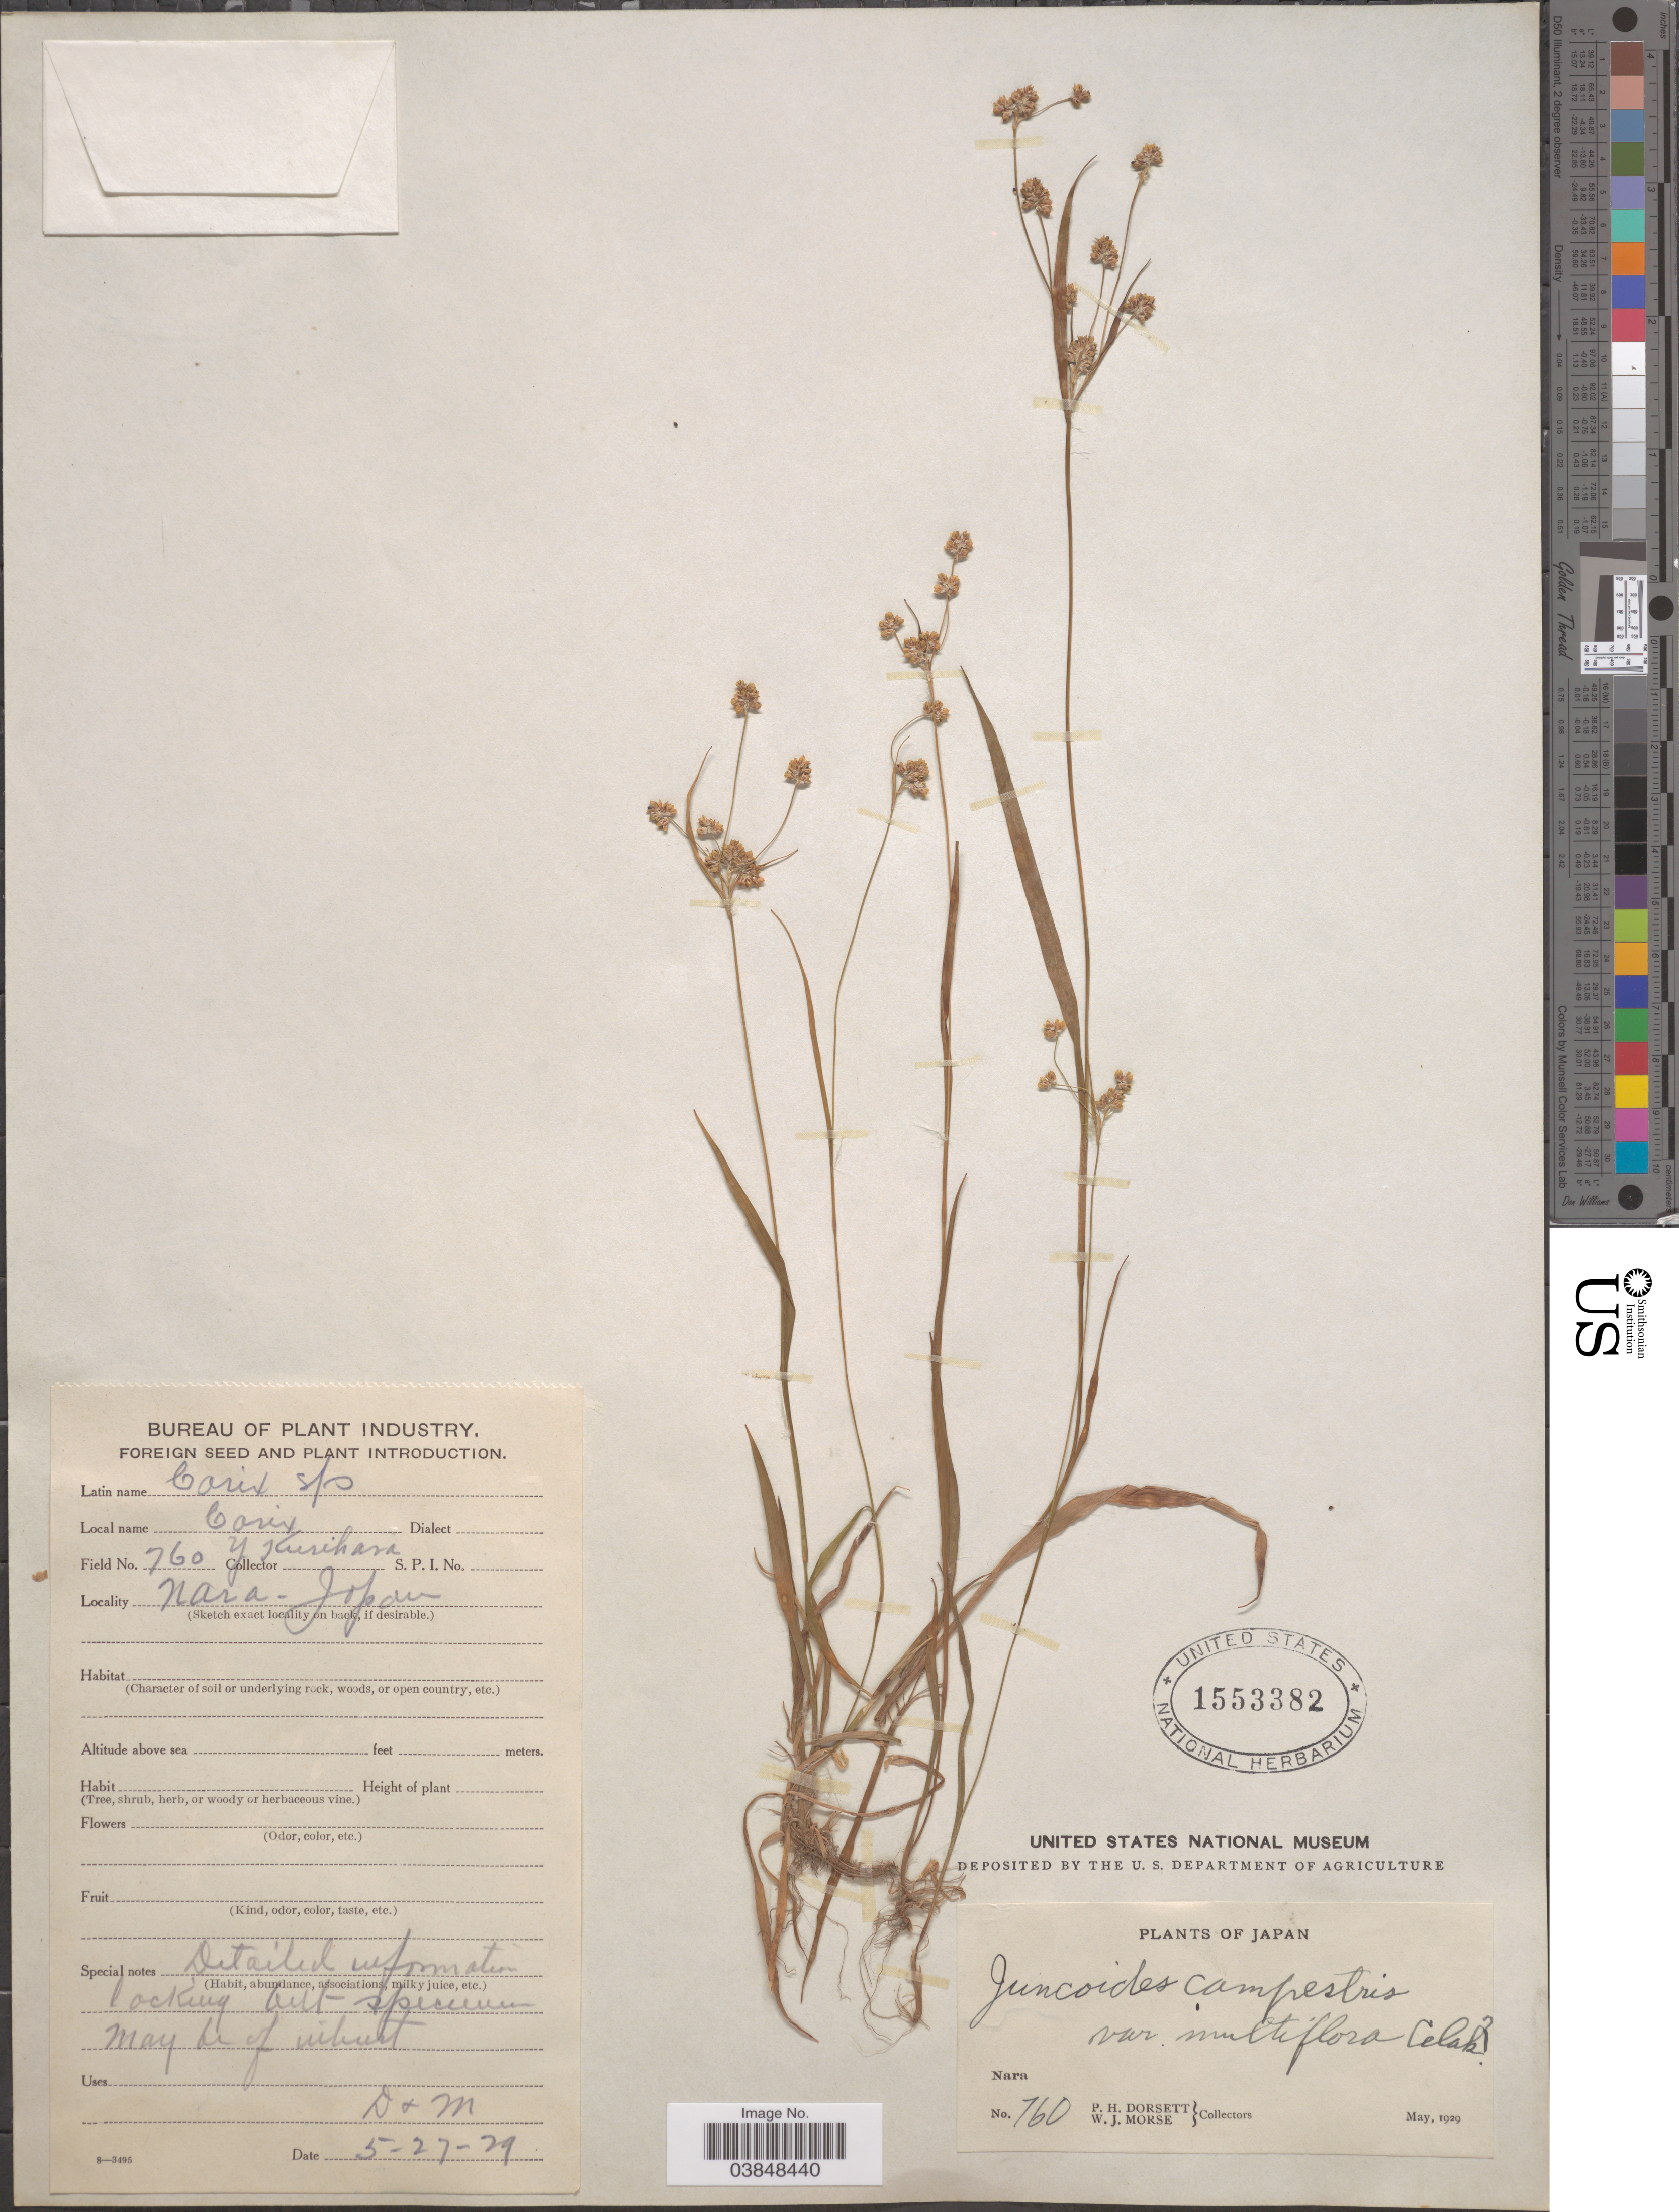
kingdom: Plantae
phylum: Tracheophyta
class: Liliopsida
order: Poales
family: Juncaceae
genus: Luzula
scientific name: Luzula multiflora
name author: (Ehrh.) Lej.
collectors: Y. Kurihara, P. H. Dorsett & W. J. Morse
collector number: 760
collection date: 1929-05-27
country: Japan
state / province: Nara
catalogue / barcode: US 1553382